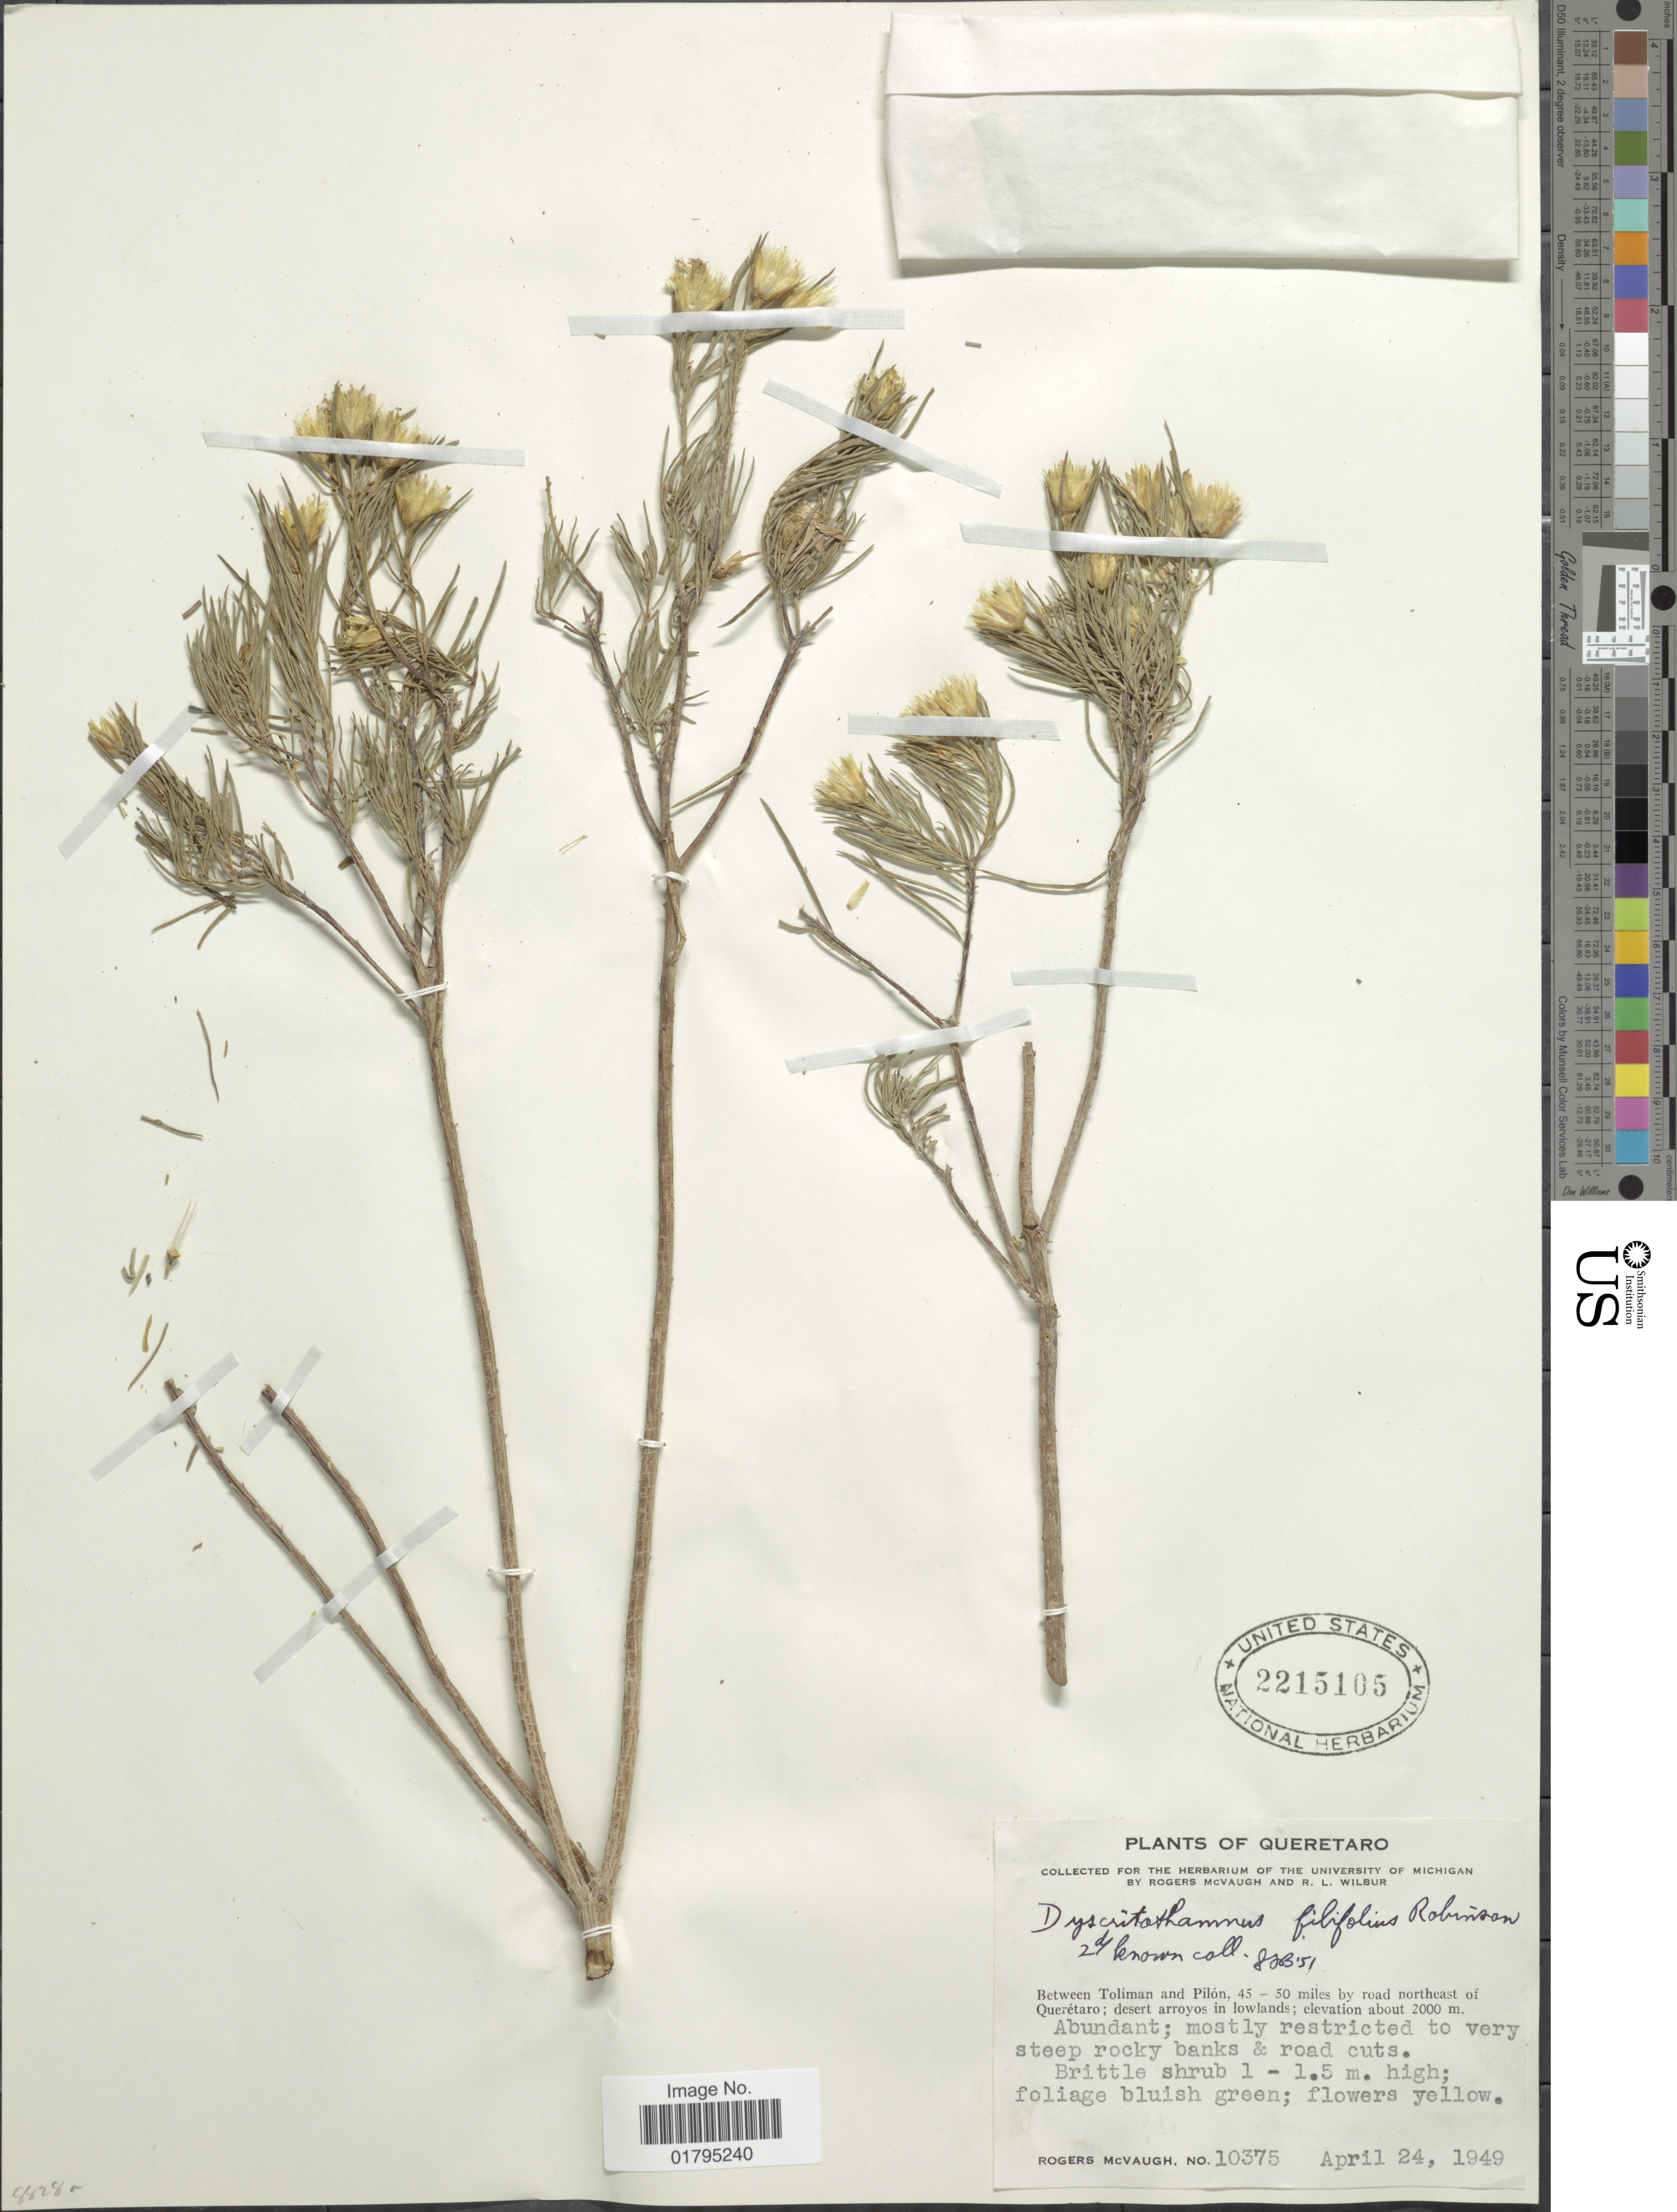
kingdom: Plantae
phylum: Tracheophyta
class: Magnoliopsida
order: Asterales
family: Asteraceae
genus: Dyscritothamnus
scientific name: Dyscritothamnus filifolius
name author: B.L. Rob.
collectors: R. McVaugh & R. L. Wilbur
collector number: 10375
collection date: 1949-04-24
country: Mexico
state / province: Querétaro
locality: Bteween Toliman and Pilon, 45-50 miles by road northeast of Queretaro; desert arroyos in lowlands.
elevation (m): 2000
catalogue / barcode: US 2215105